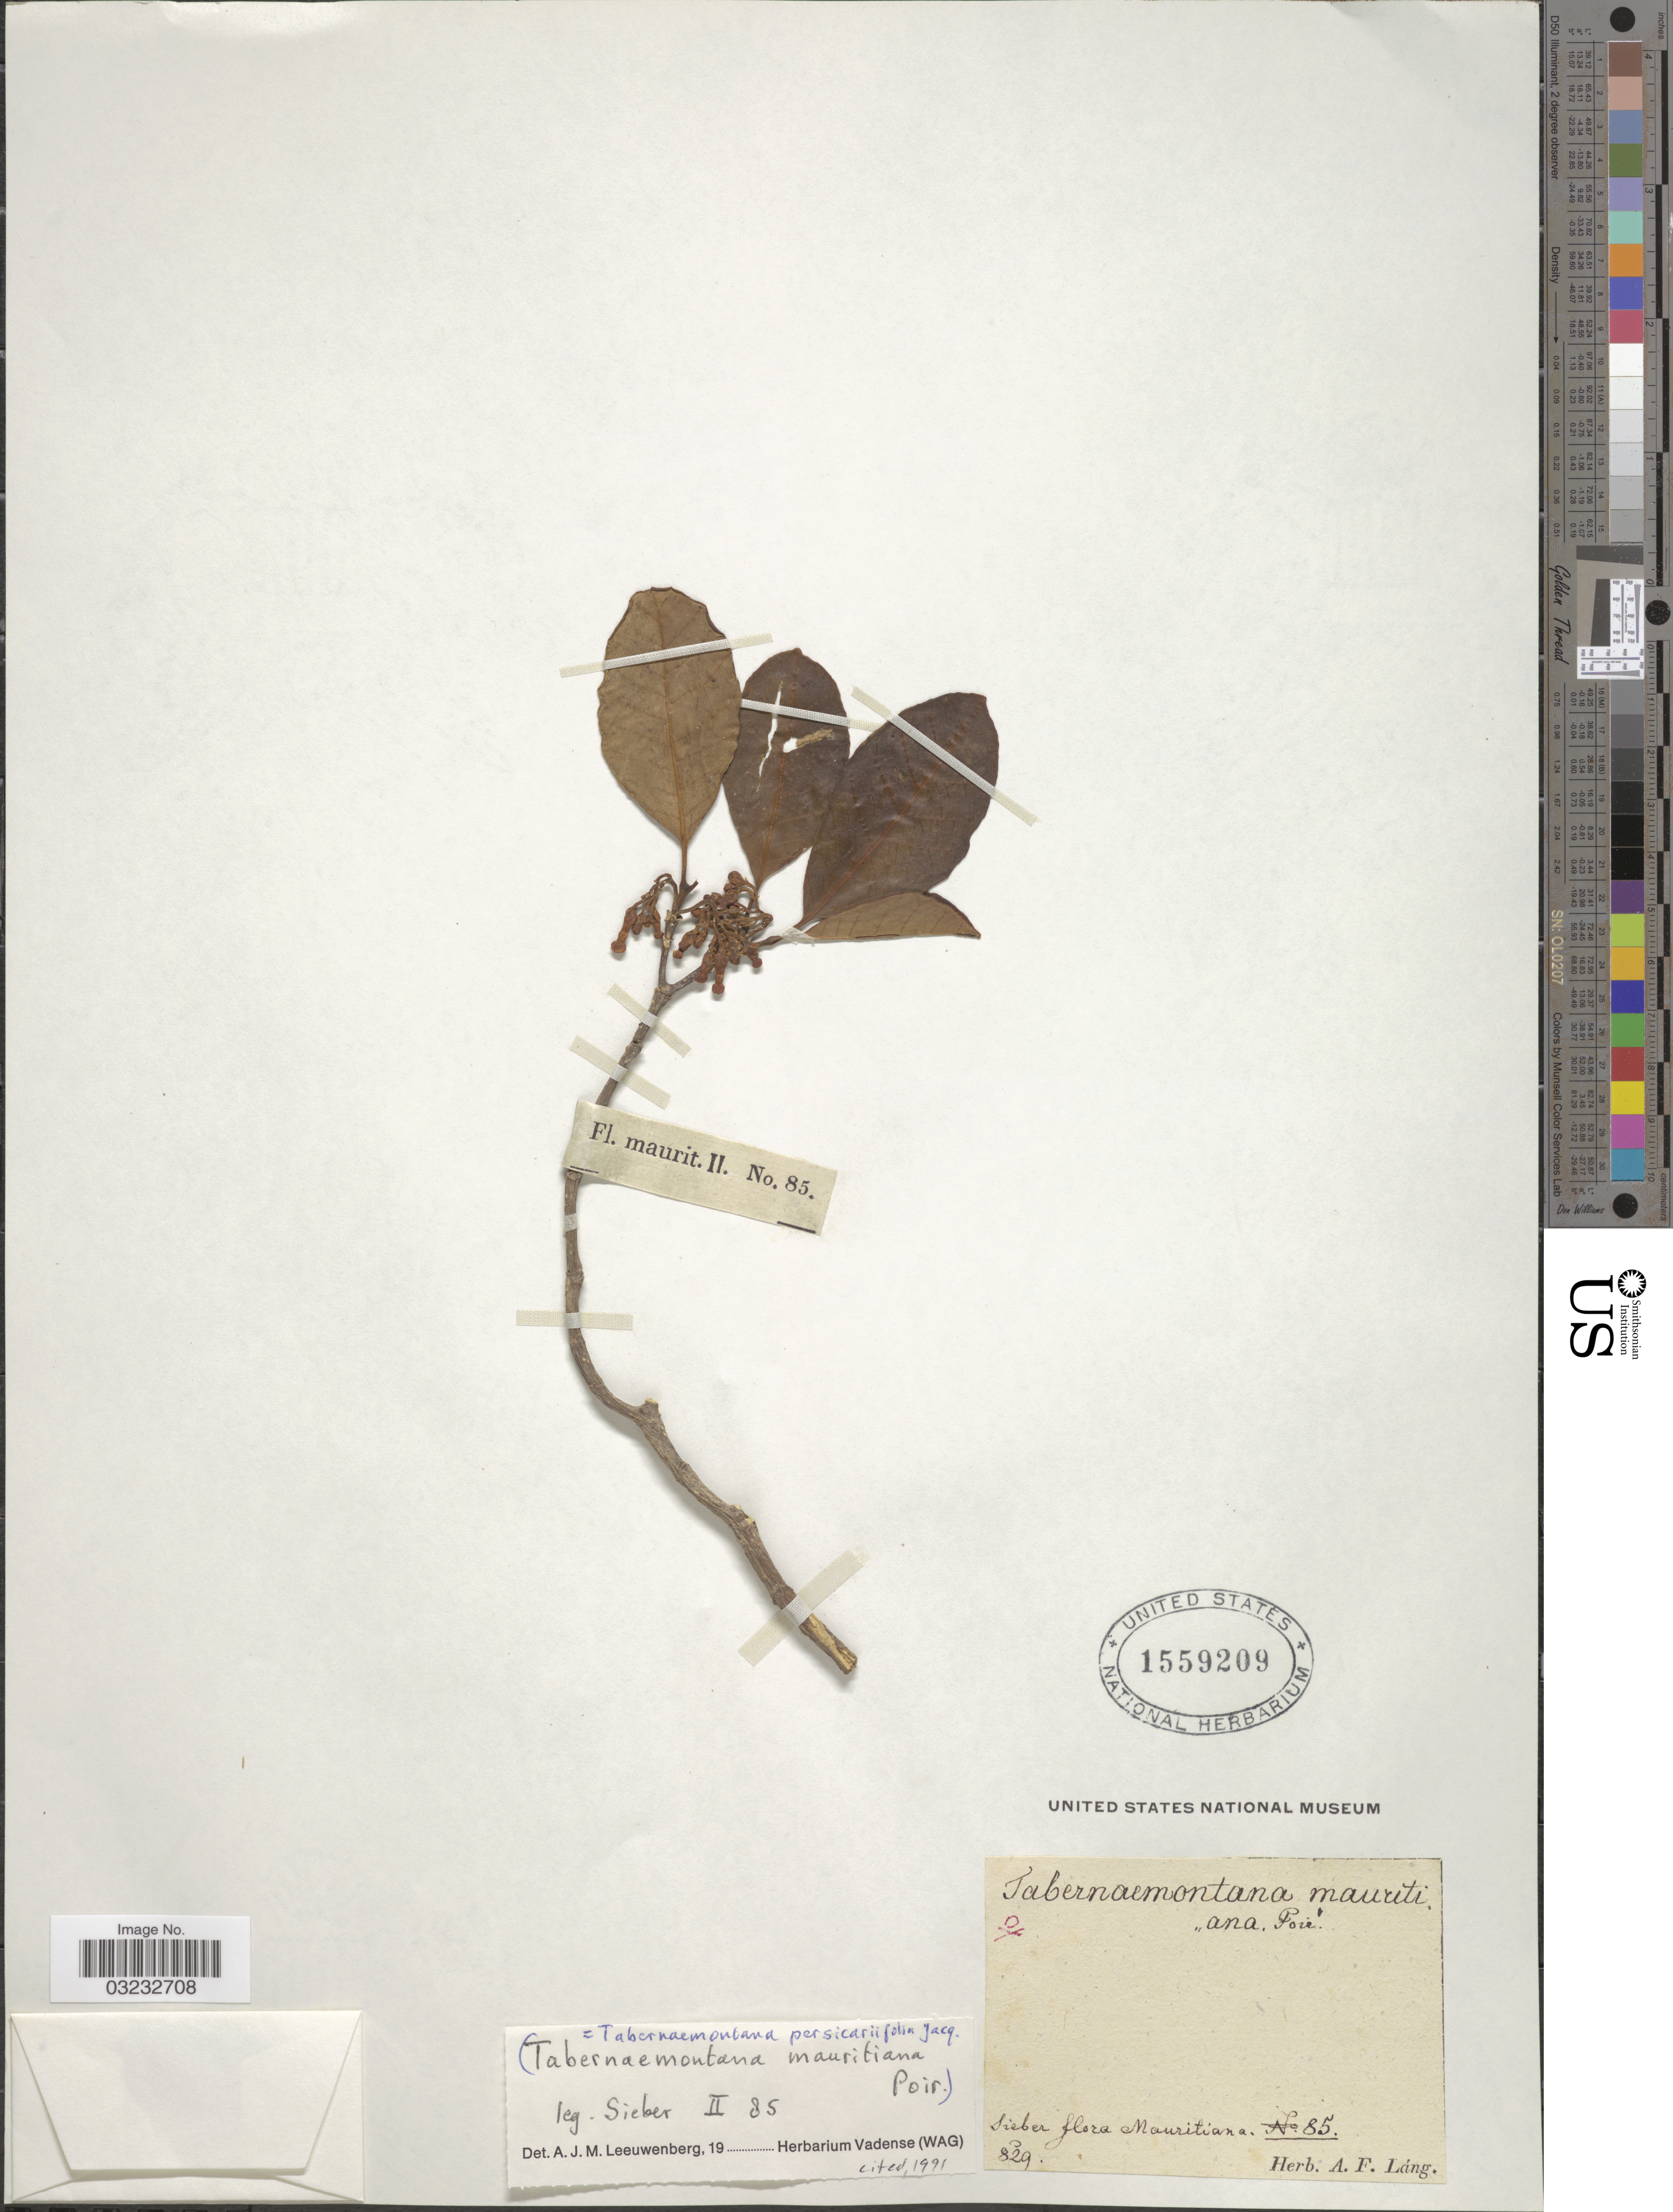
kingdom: Plantae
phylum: Tracheophyta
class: Magnoliopsida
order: Gentianales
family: Apocynaceae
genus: Tabernaemontana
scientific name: Tabernaemontana persicariifolia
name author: Jacq.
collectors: -- Sieber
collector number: Fl.maurit.II85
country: Mauritius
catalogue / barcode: US 1559209